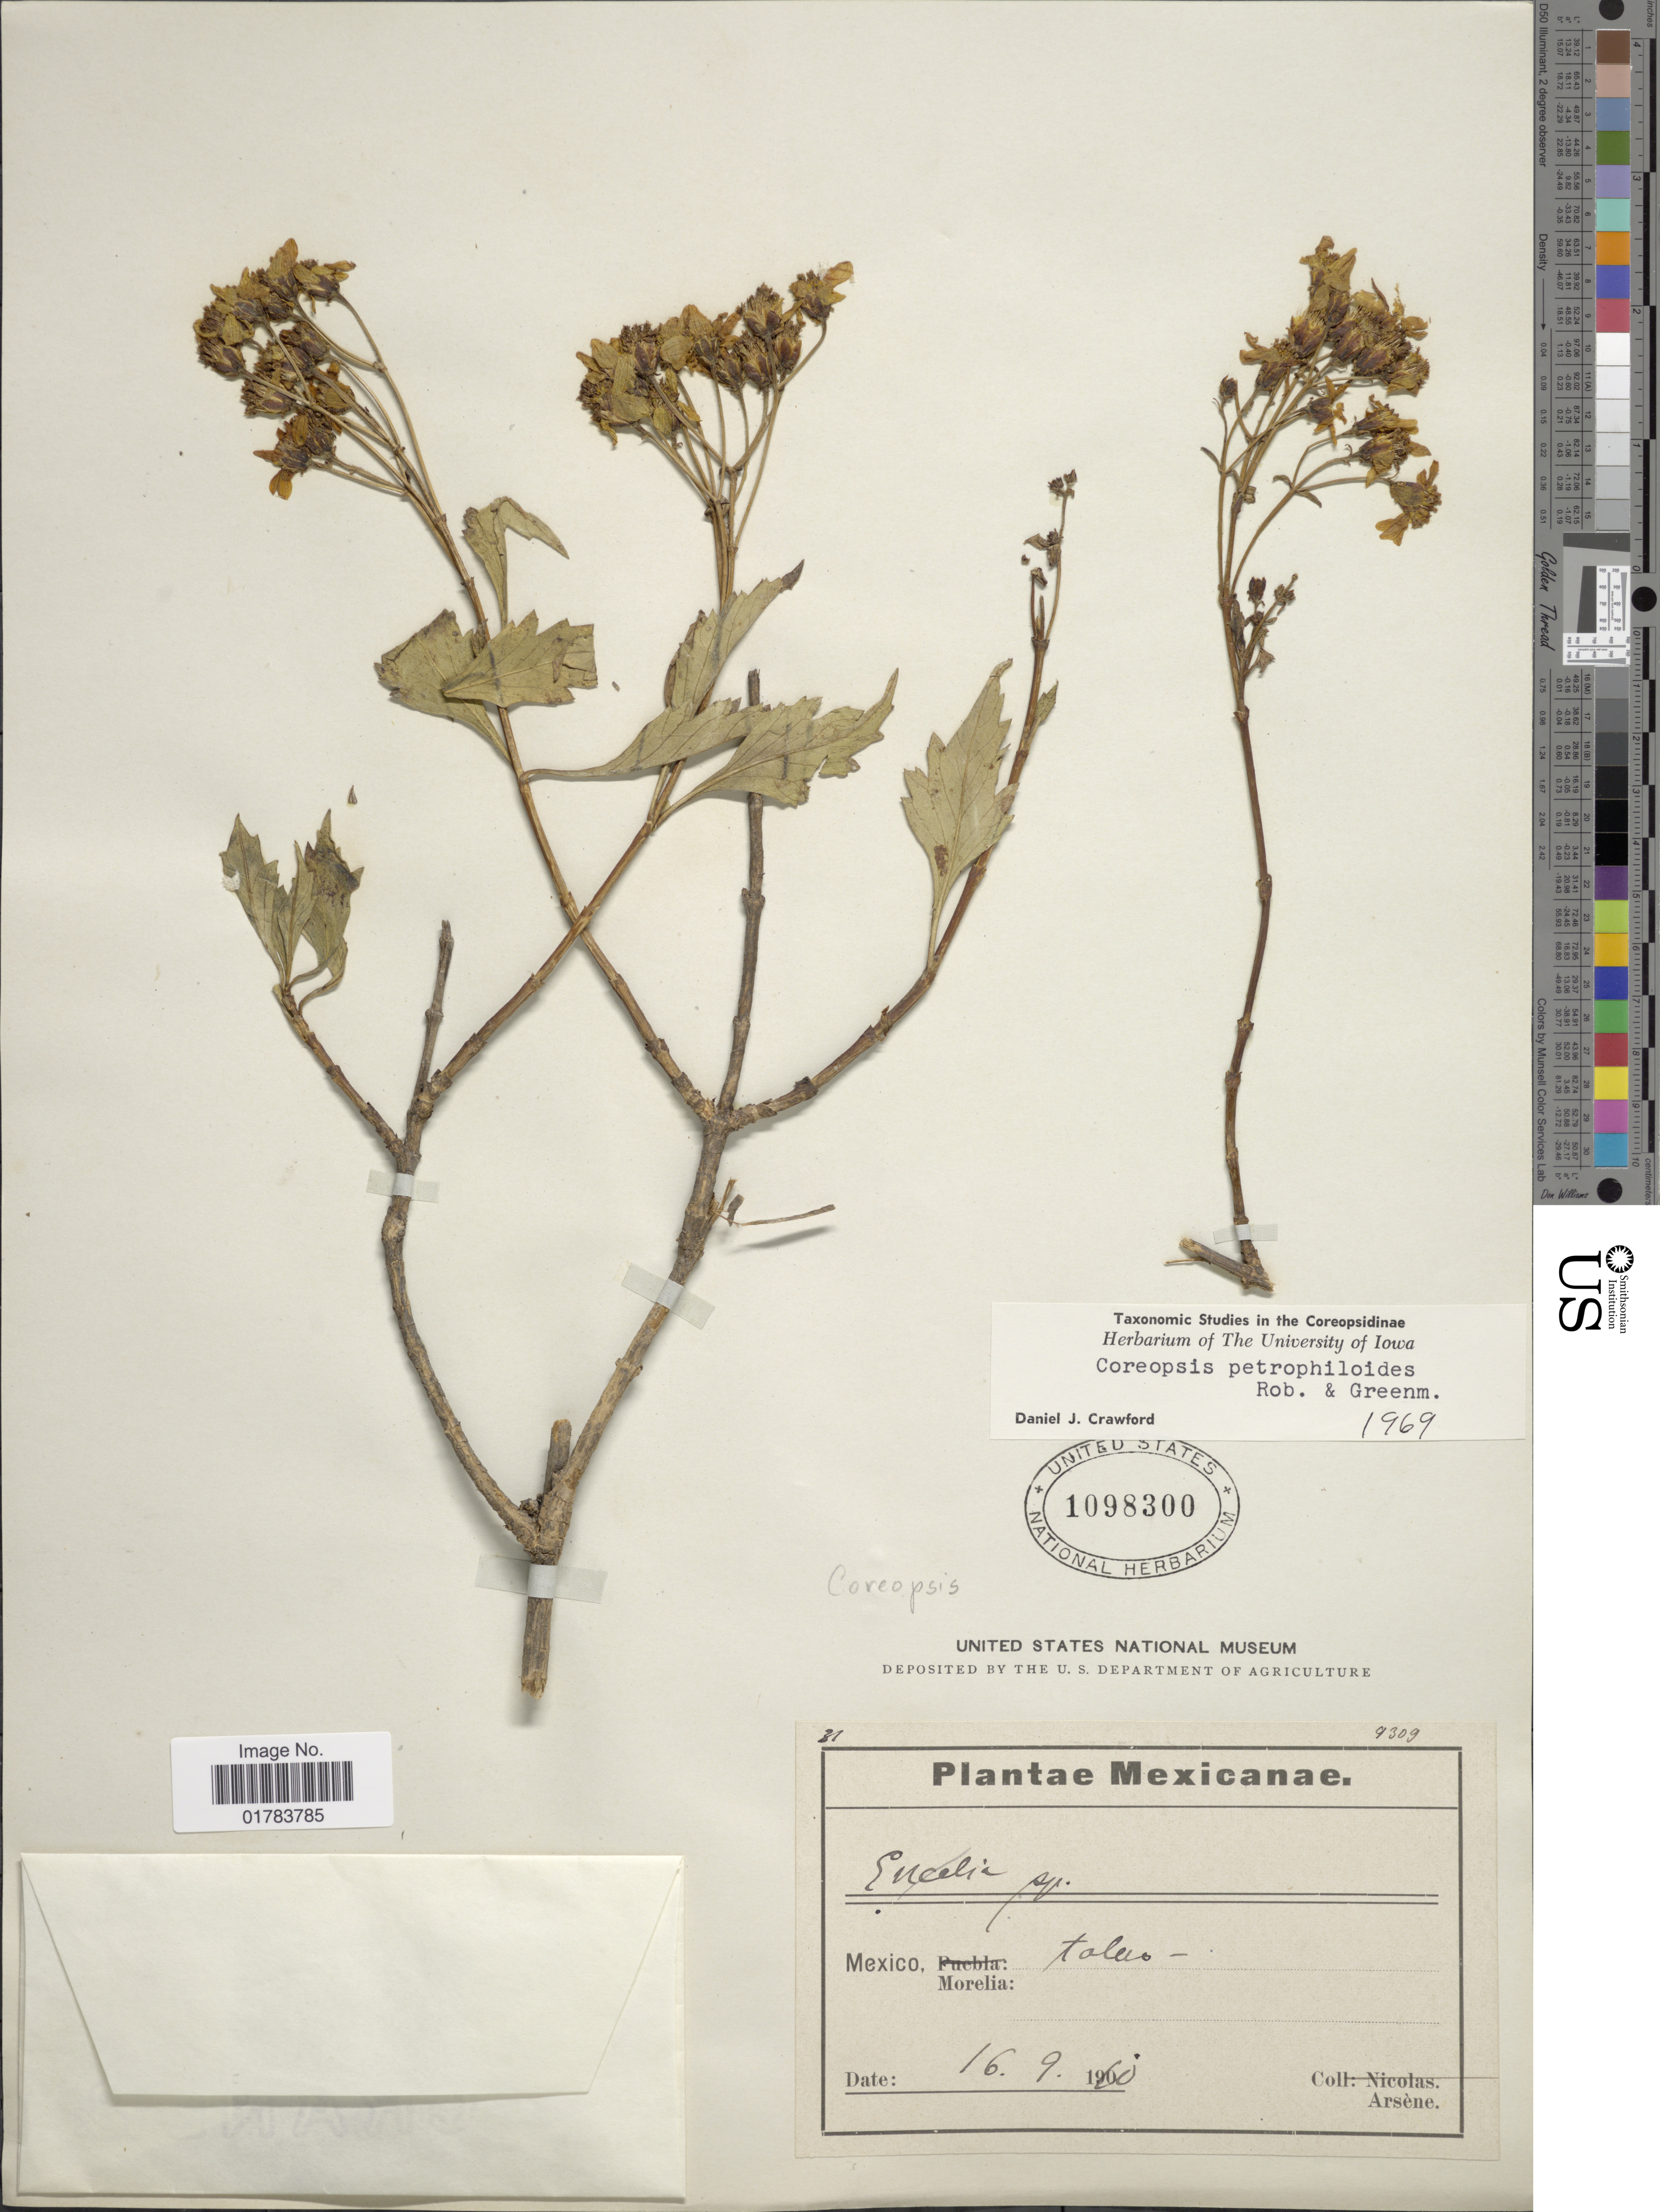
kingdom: Plantae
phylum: Tracheophyta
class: Magnoliopsida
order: Asterales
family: Asteraceae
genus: Coreopsis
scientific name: Coreopsis petrophiloides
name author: B.L. Rob. & Greenm.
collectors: -- Arsène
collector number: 31/9309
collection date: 1960-09-16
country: Mexico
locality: Morelia: Talus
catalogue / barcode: US 1098300